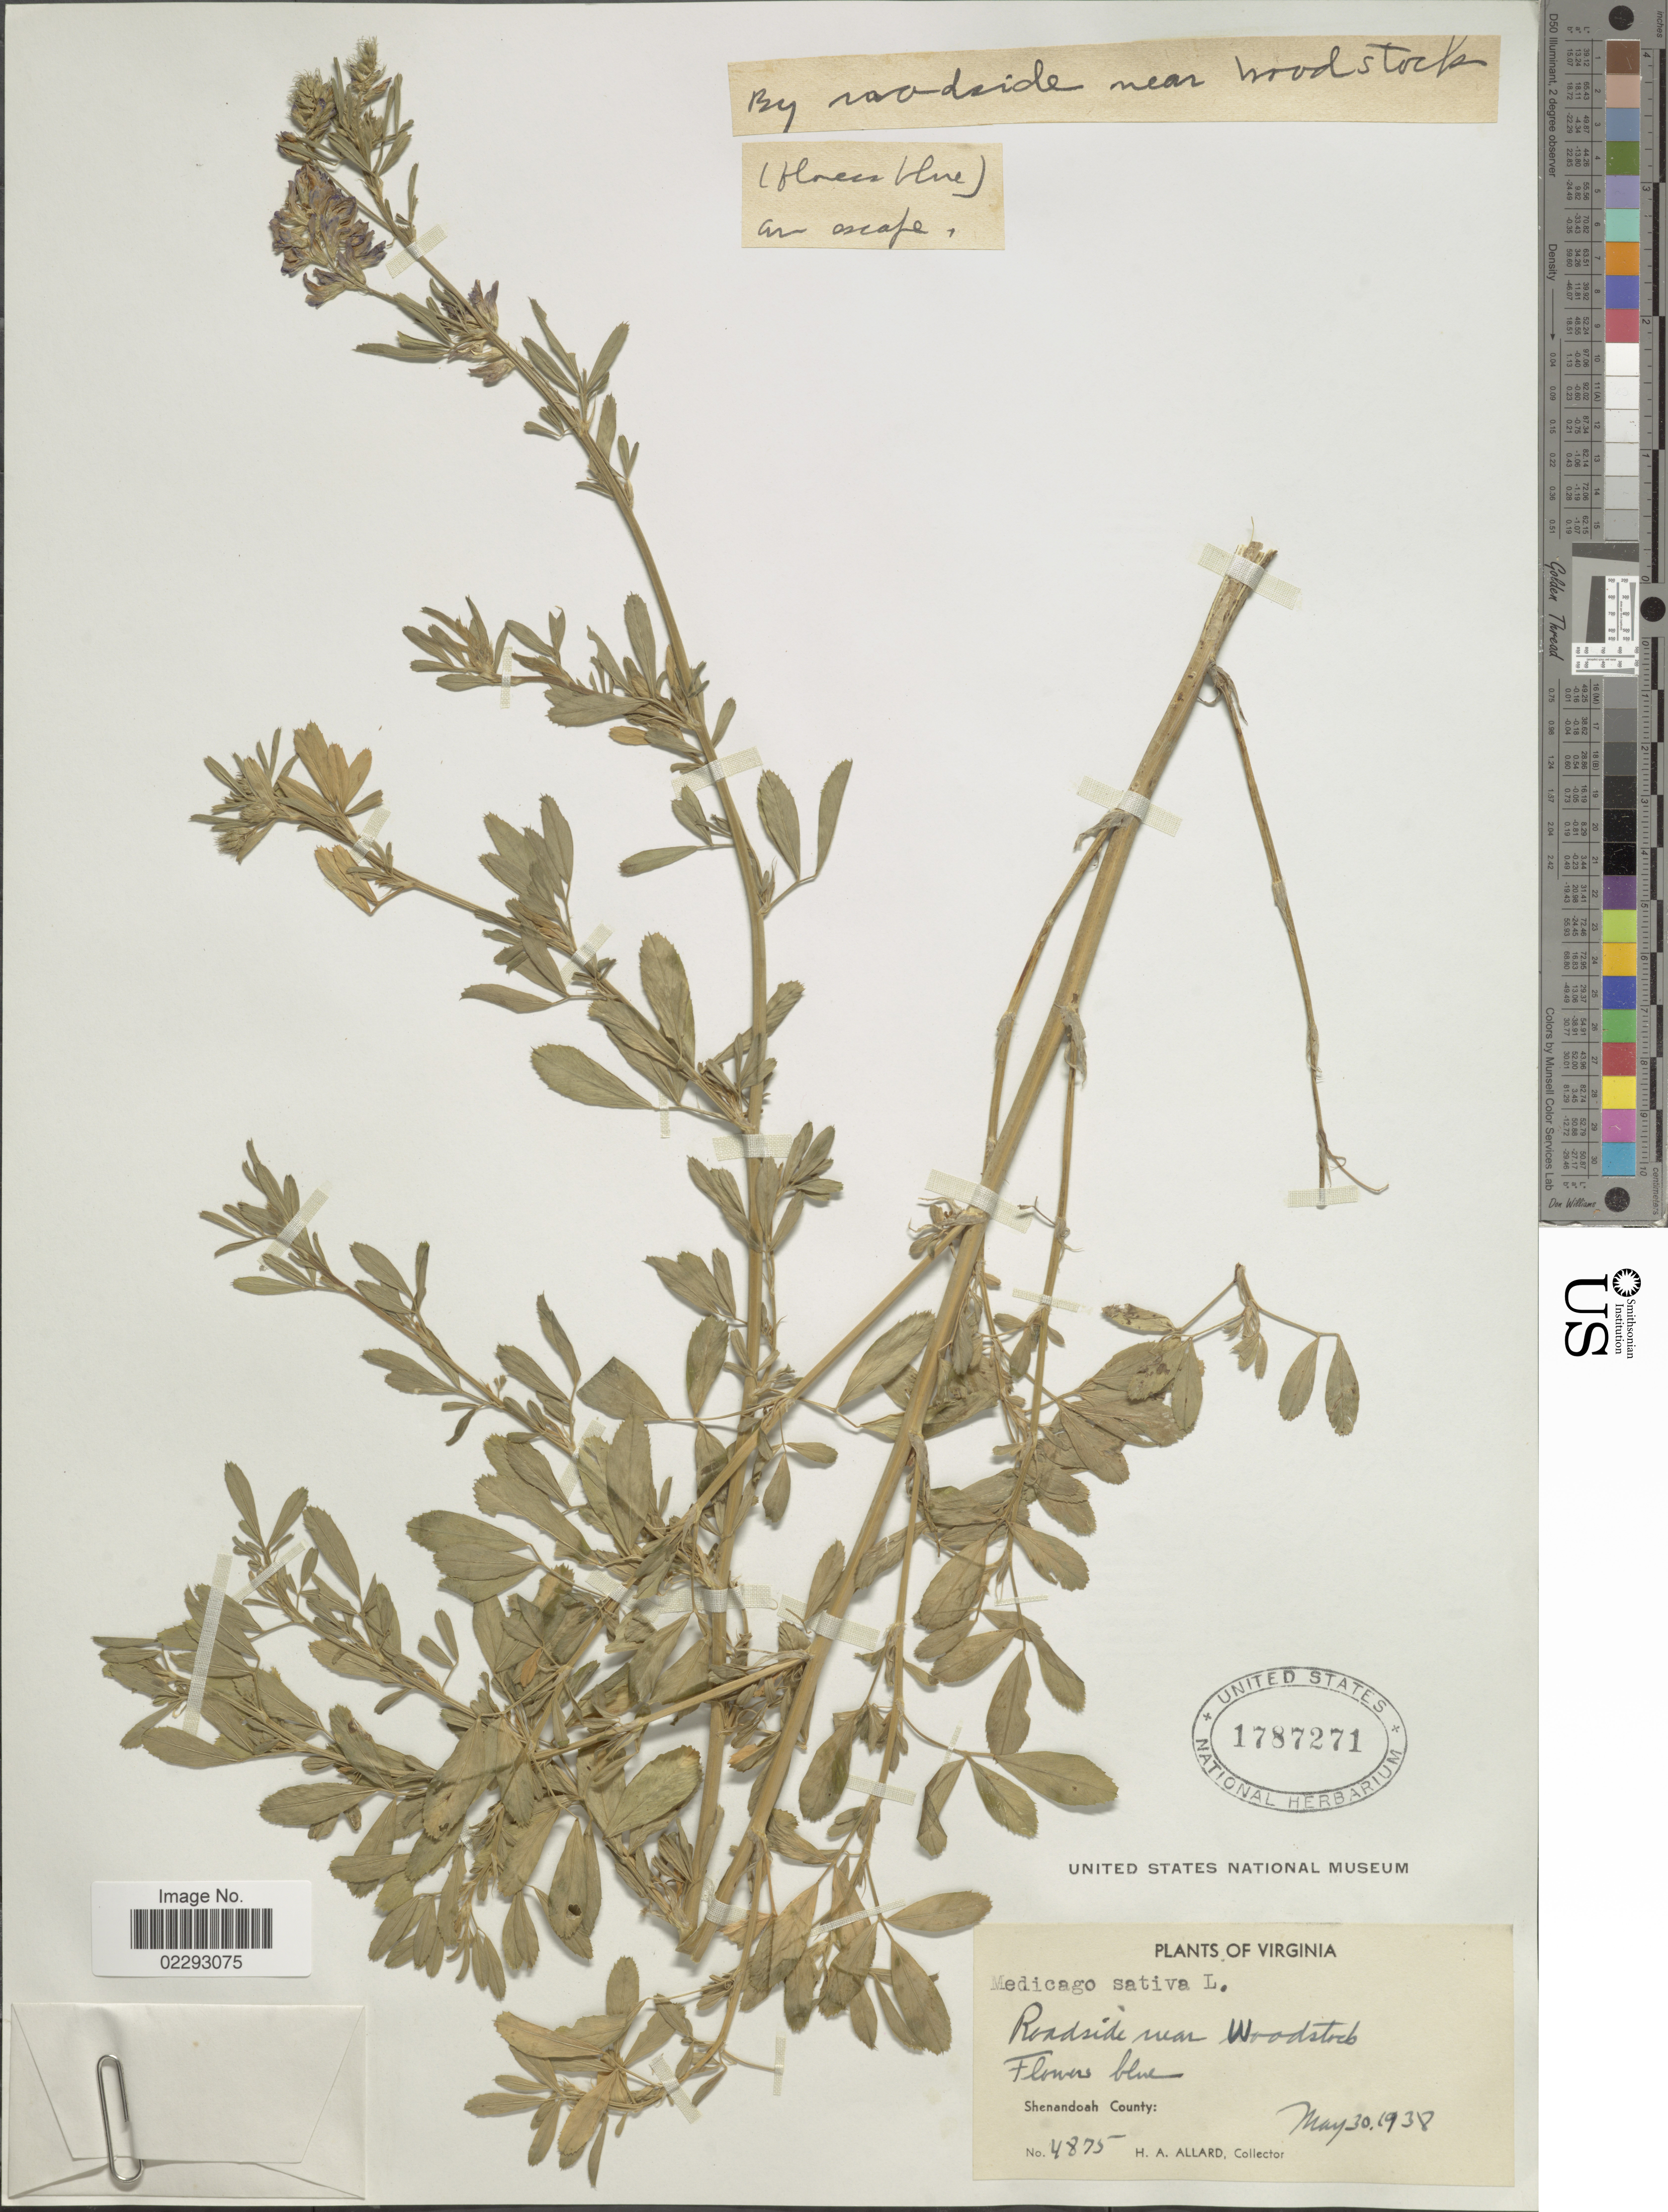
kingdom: Plantae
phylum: Tracheophyta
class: Magnoliopsida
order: Fabales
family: Fabaceae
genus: Medicago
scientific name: Medicago sativa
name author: L.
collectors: H. A. Allard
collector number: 4875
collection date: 1938-05-30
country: United States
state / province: Virginia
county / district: Shenandoah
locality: Shenandoah County.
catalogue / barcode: US 1787271